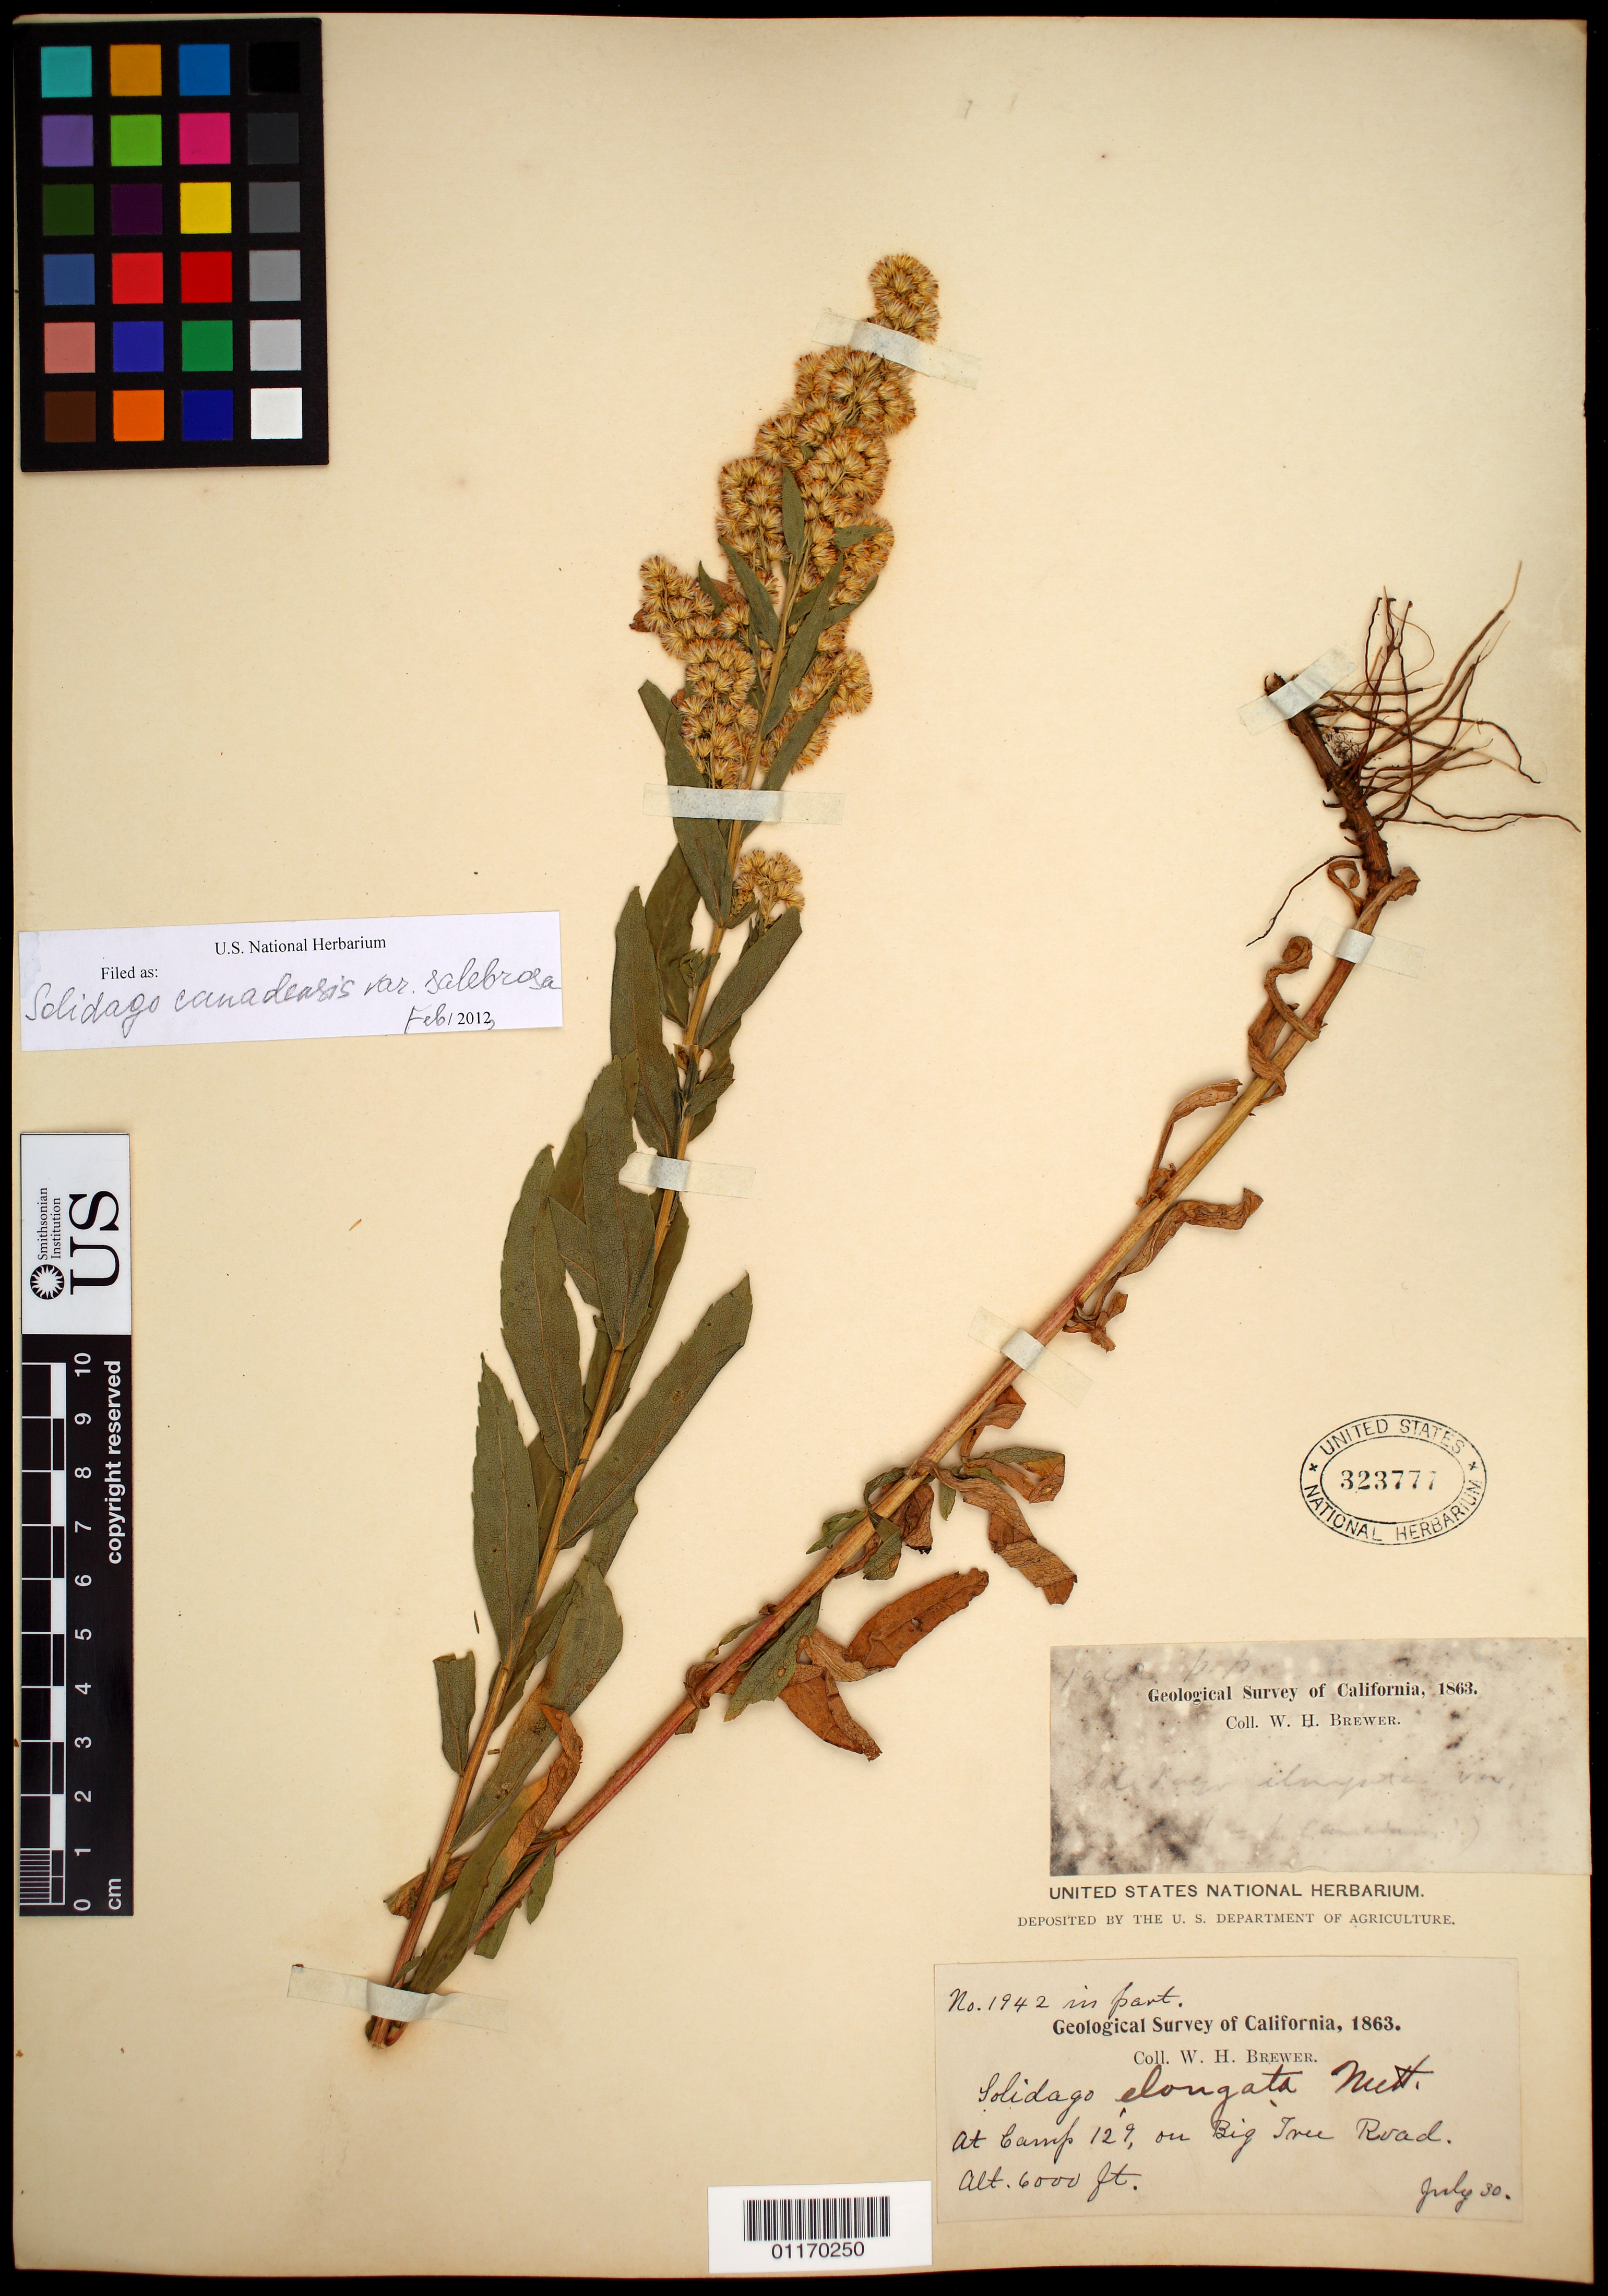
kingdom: Plantae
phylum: Tracheophyta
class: Magnoliopsida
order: Asterales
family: Asteraceae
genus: Solidago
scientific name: Solidago canadensis var. salebrosa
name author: (Piper) M.E. Jones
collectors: W. H. Brewer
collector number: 1942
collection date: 1863-07-30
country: United States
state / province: California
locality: at Camp129, on Big Tree Road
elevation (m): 1829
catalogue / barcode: US 323777